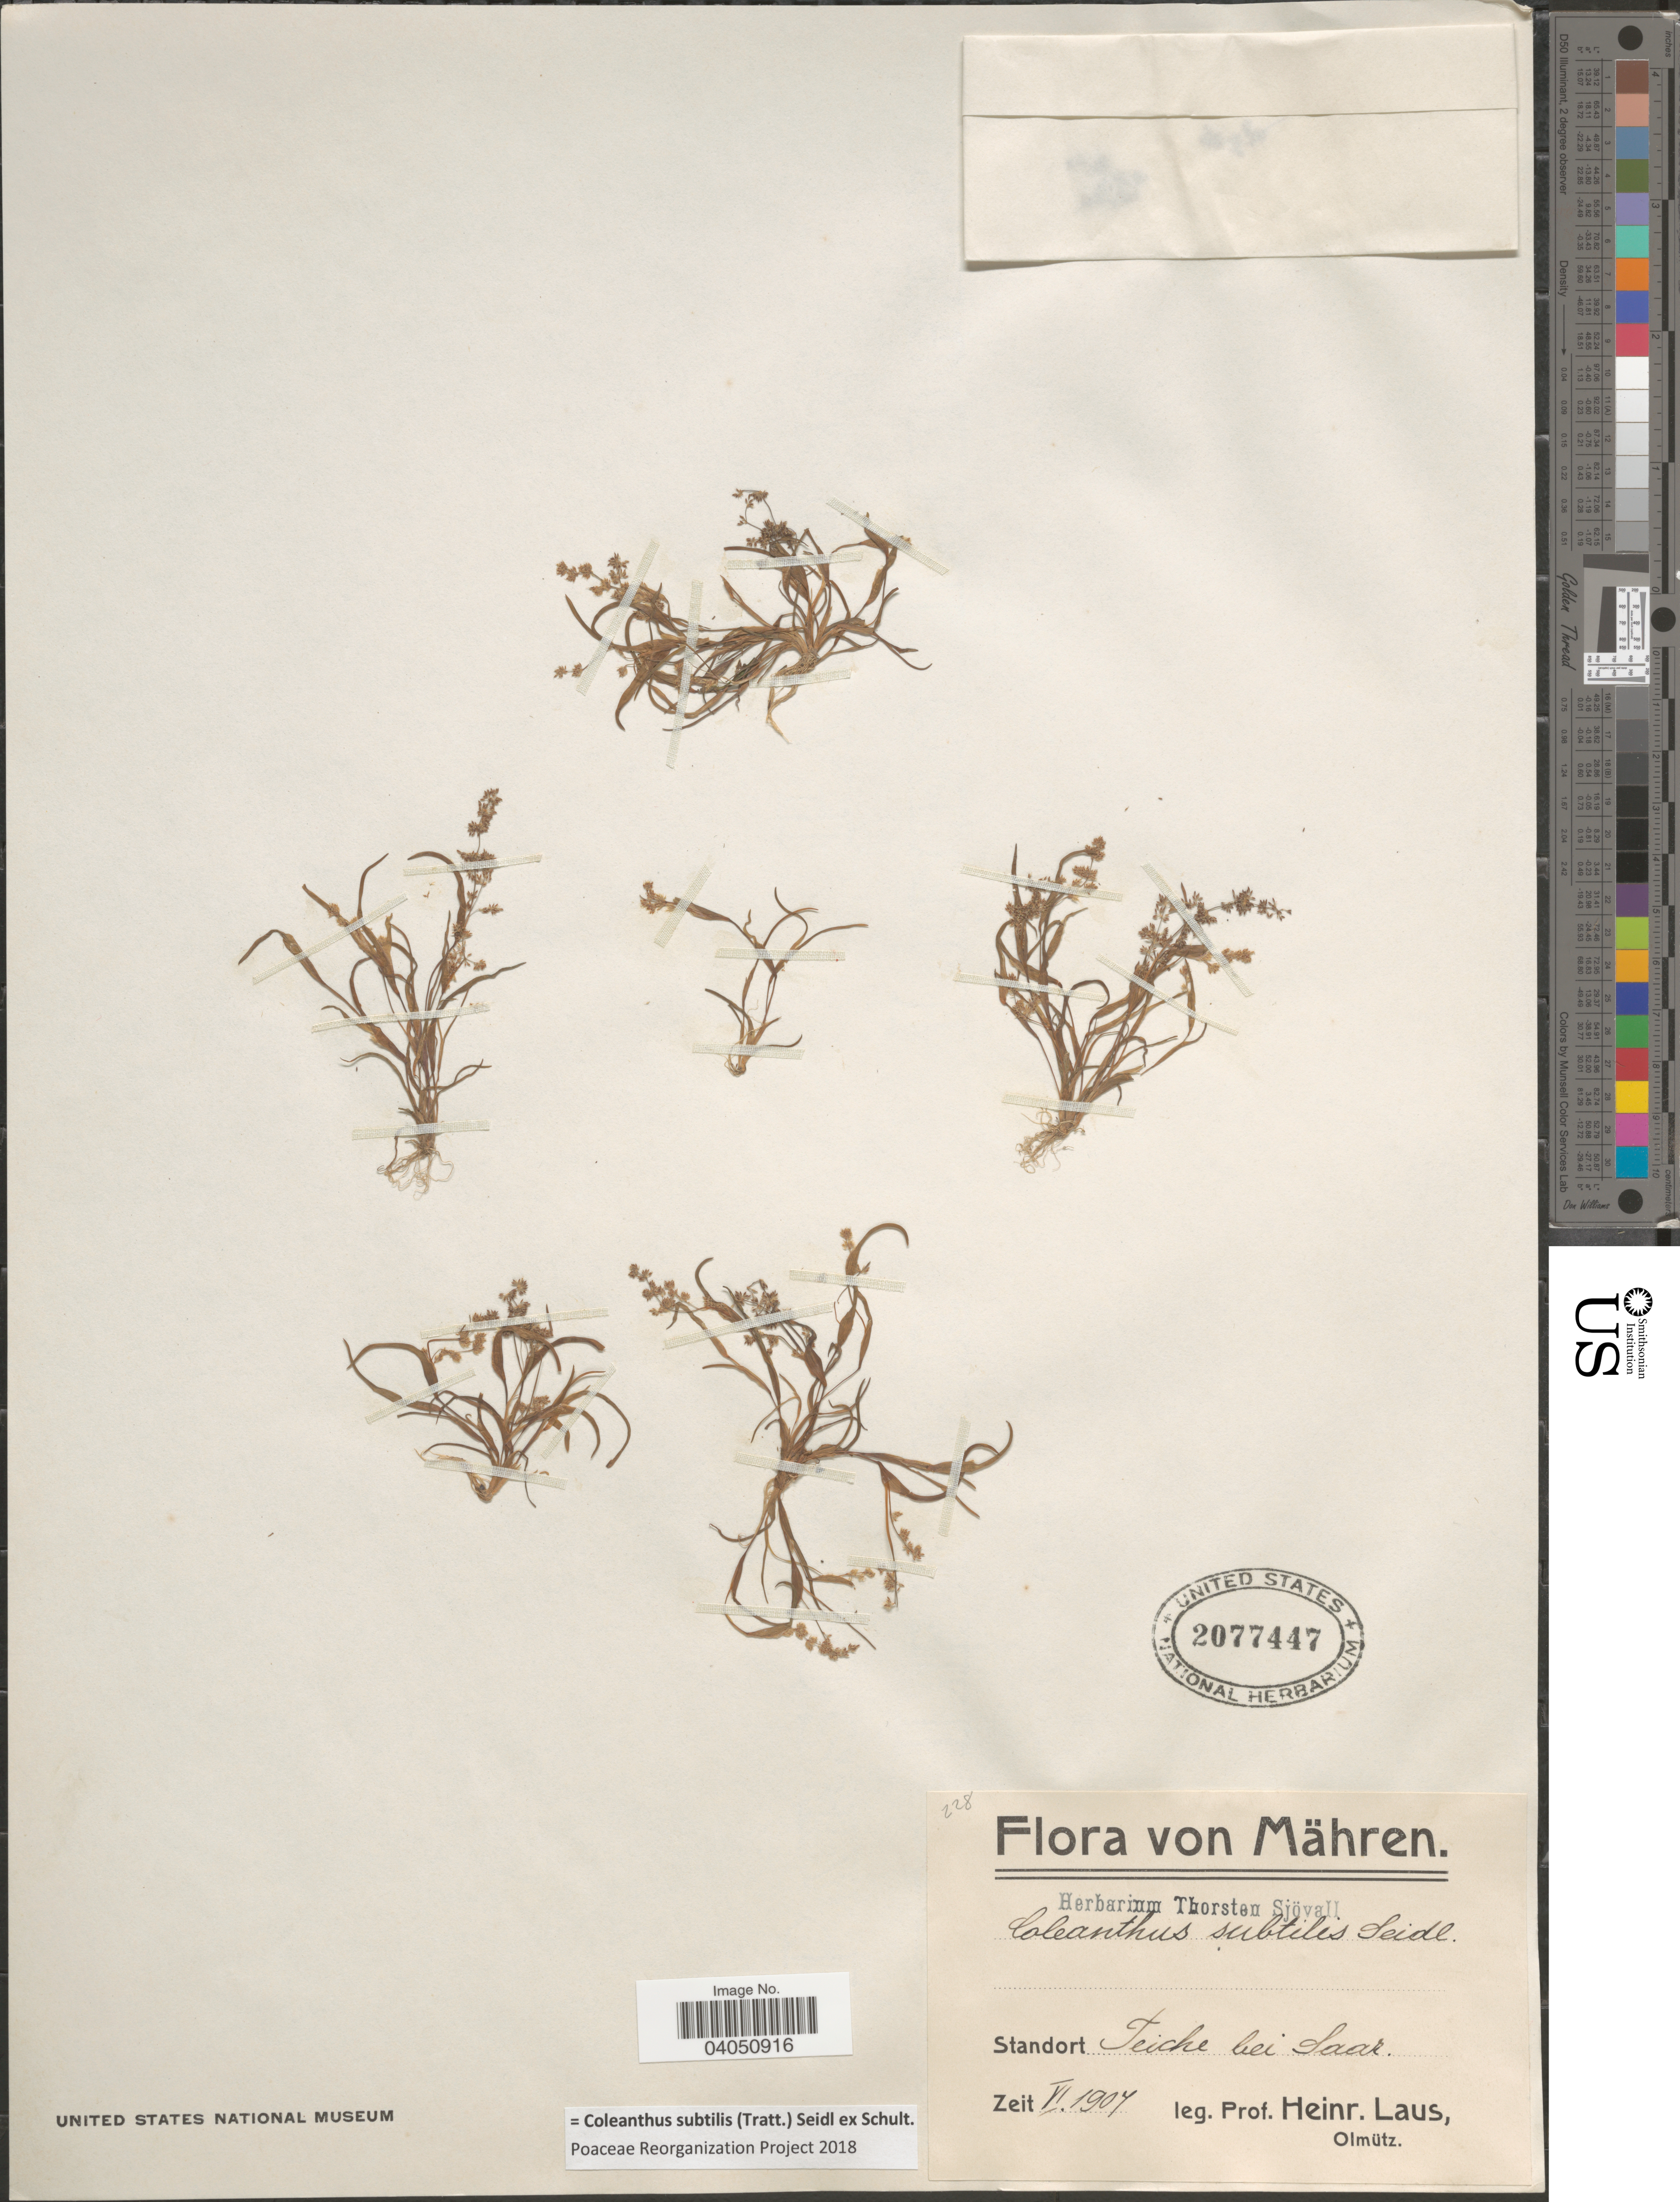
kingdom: Plantae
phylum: Tracheophyta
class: Liliopsida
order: Poales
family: Poaceae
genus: Coleanthus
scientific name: Coleanthus subtilis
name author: (Tratt.) Seidl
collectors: H. Laus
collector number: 228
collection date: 1907-06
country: Czechia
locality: Mähren. Standort Teiche bei Saar.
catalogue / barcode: US 2077447